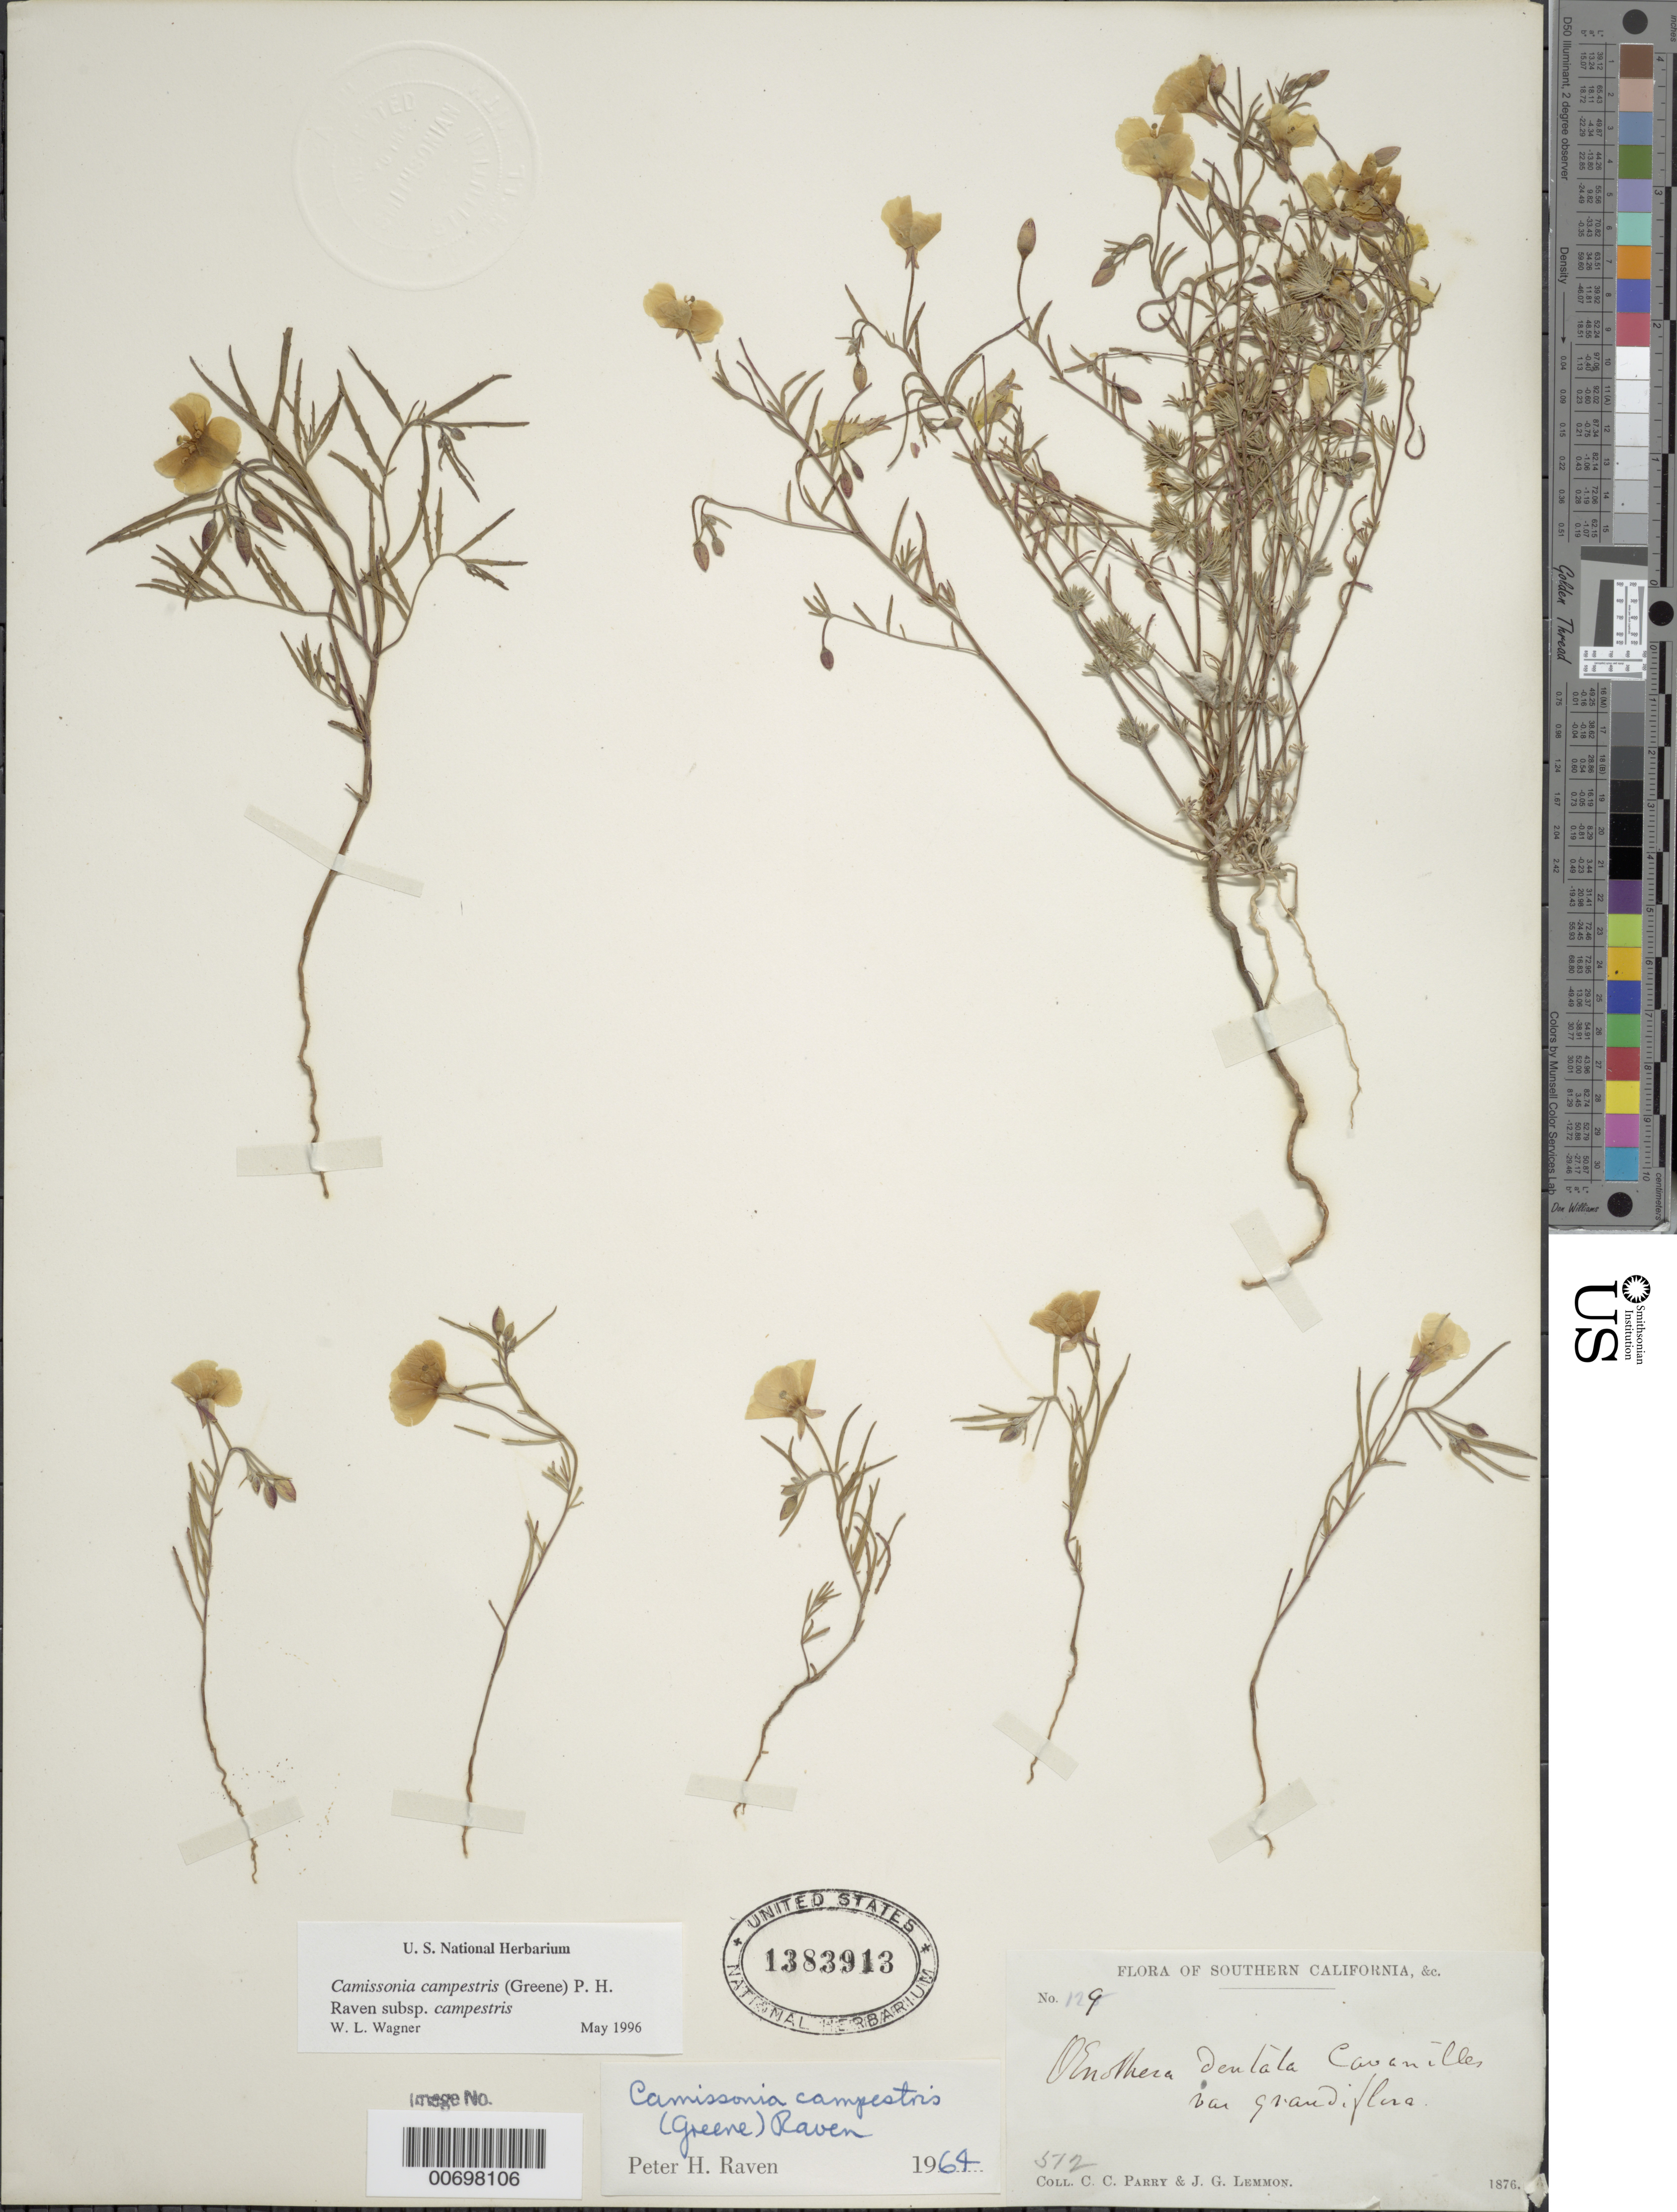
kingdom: Plantae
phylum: Tracheophyta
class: Magnoliopsida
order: Myrtales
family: Onagraceae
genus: Camissonia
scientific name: Camissonia campestris subsp. campestris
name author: (Greene) P.H. Raven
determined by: Wagner, W. L., (BOT), Smithsonian Institution - National Museum of Natural History (UNITED STATES)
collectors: C. C. Parry & J. G. Lemmon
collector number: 129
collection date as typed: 1867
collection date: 1867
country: United States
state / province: California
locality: Southern.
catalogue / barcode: US 1383913